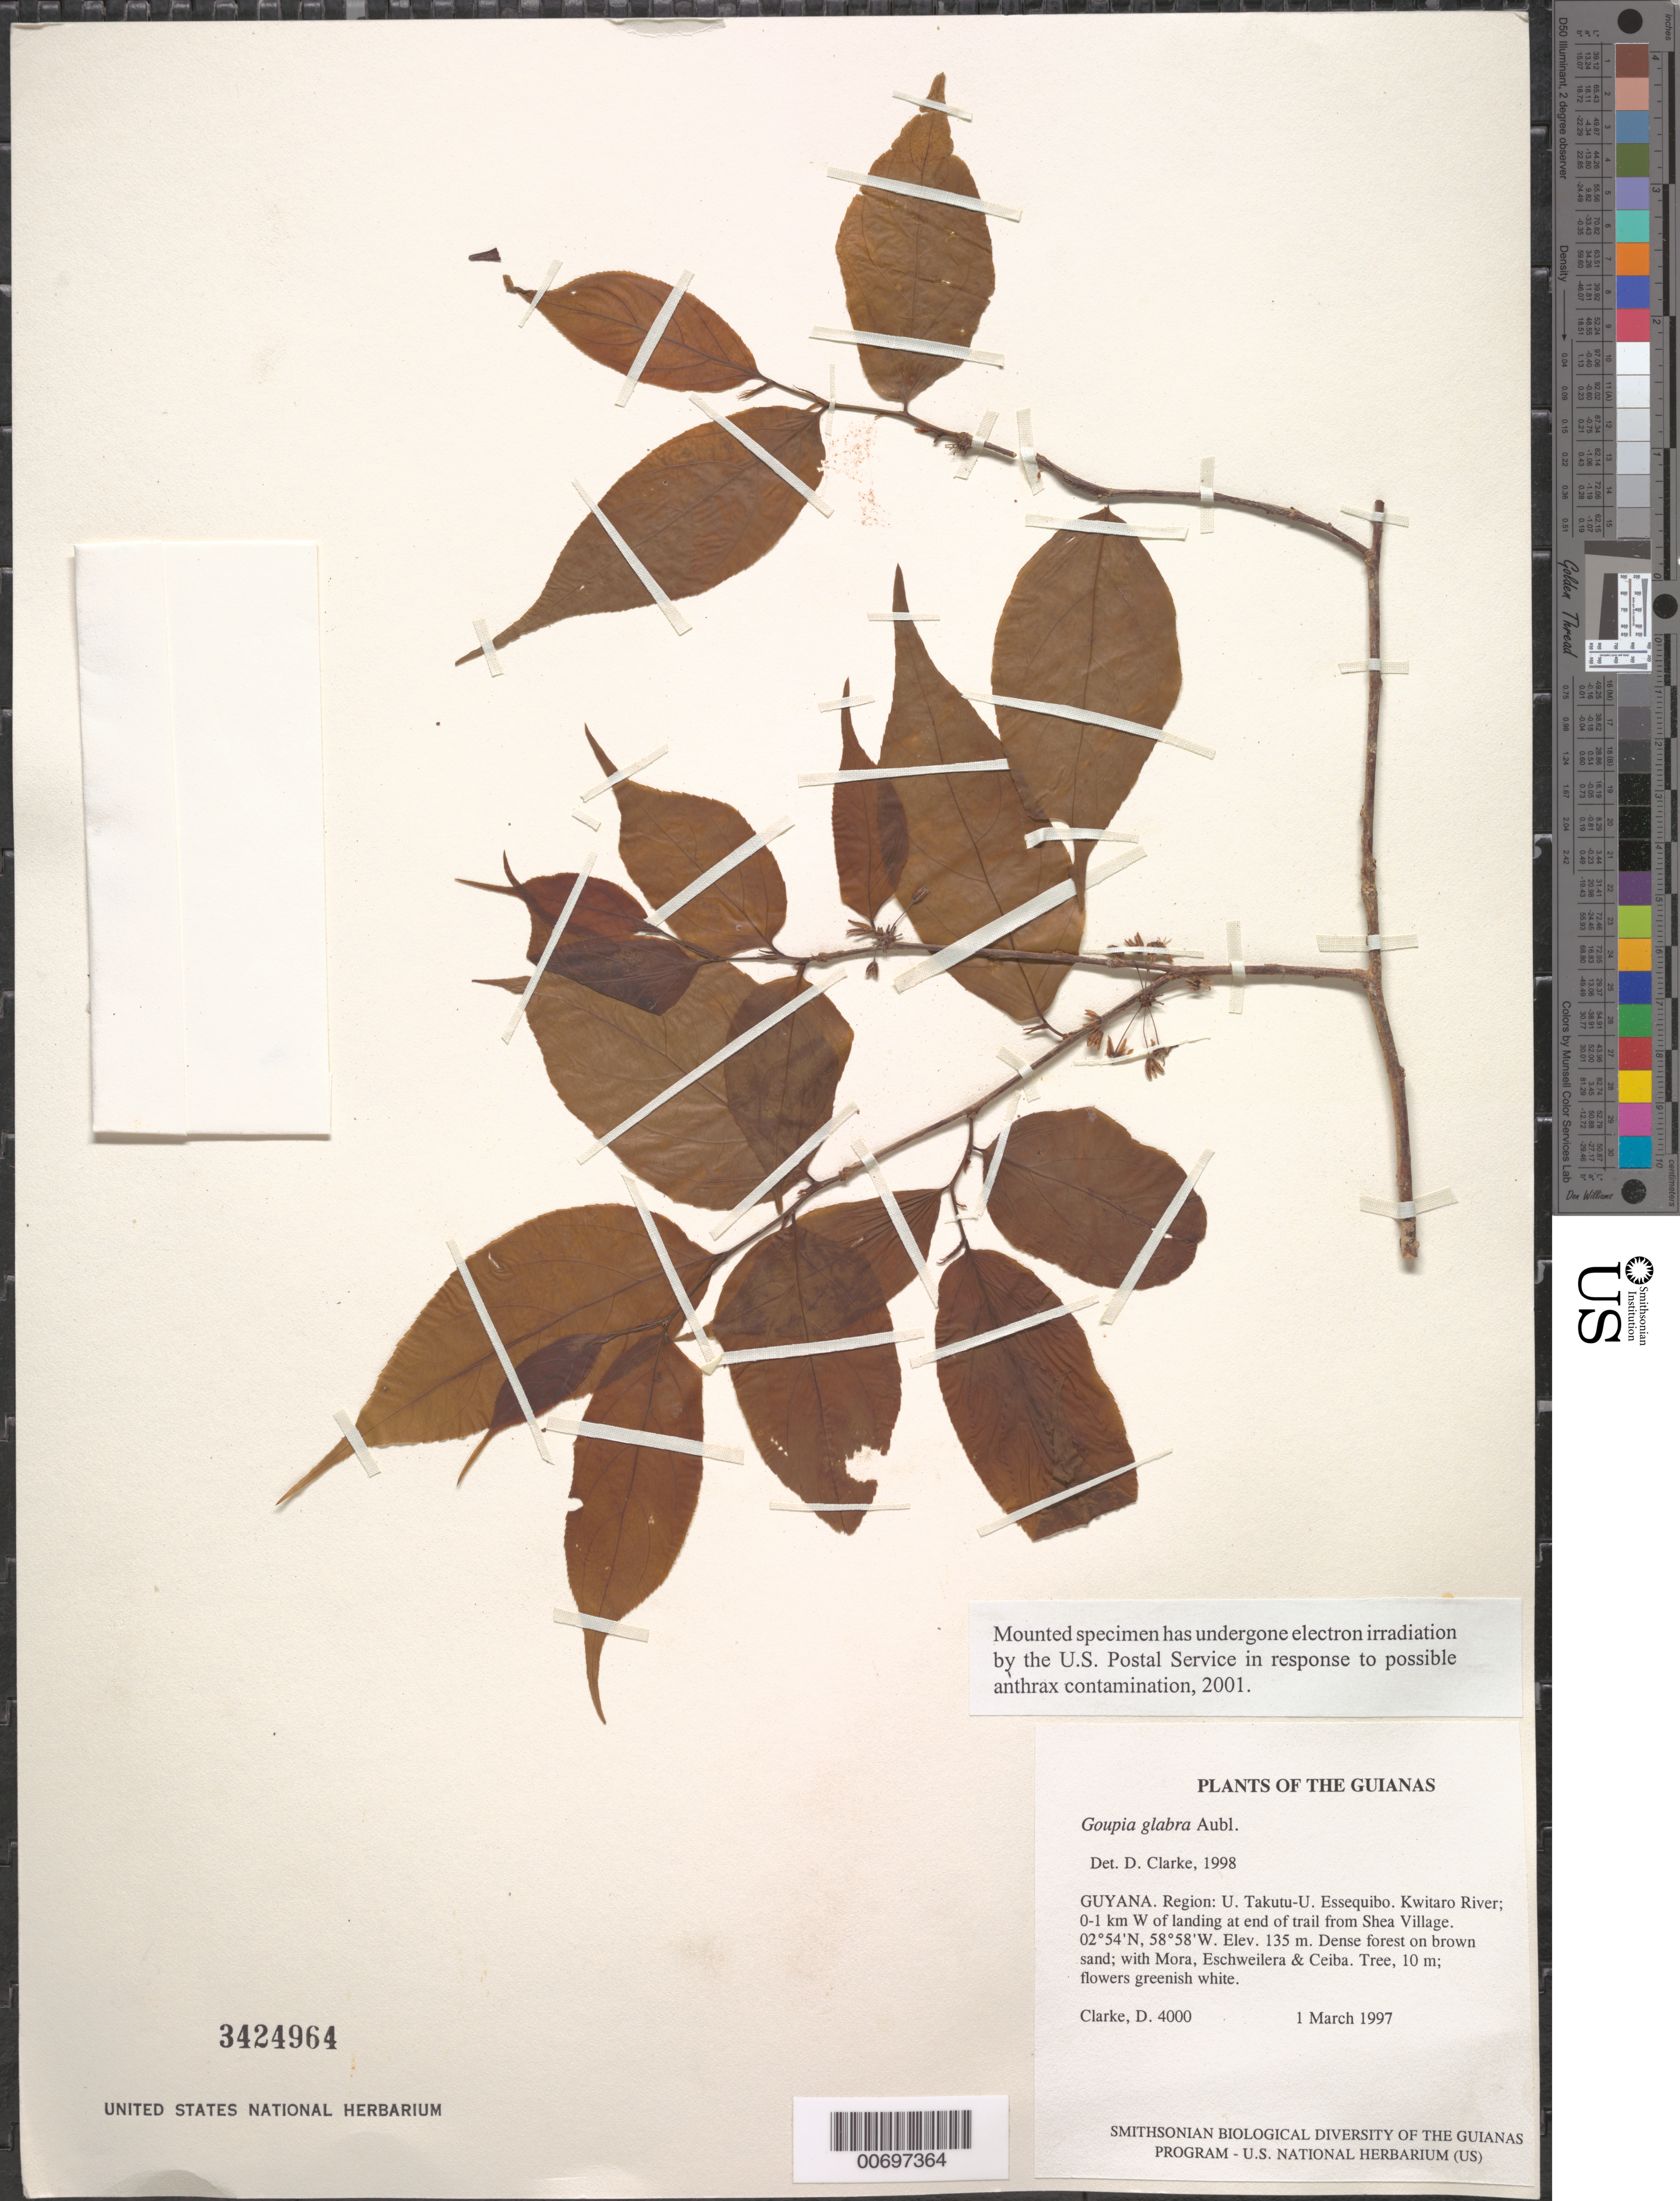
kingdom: Plantae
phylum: Tracheophyta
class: Magnoliopsida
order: Malpighiales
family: Goupiaceae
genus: Goupia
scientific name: Goupia glabra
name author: Aubl.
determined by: Clarke, H. D., University of North Carolina (Asheville)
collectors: H. D. Clarke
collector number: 4000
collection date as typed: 1 March 1997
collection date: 1997-03-01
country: Guyana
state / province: U. Takutu-U. Essequibo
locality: Kwitaro River; 0-1 km W of landing at end of trail from Shea Village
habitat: Dense forest on brown sand; with Mora, Eschweilera & Ceiba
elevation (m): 135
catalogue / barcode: US 3424964